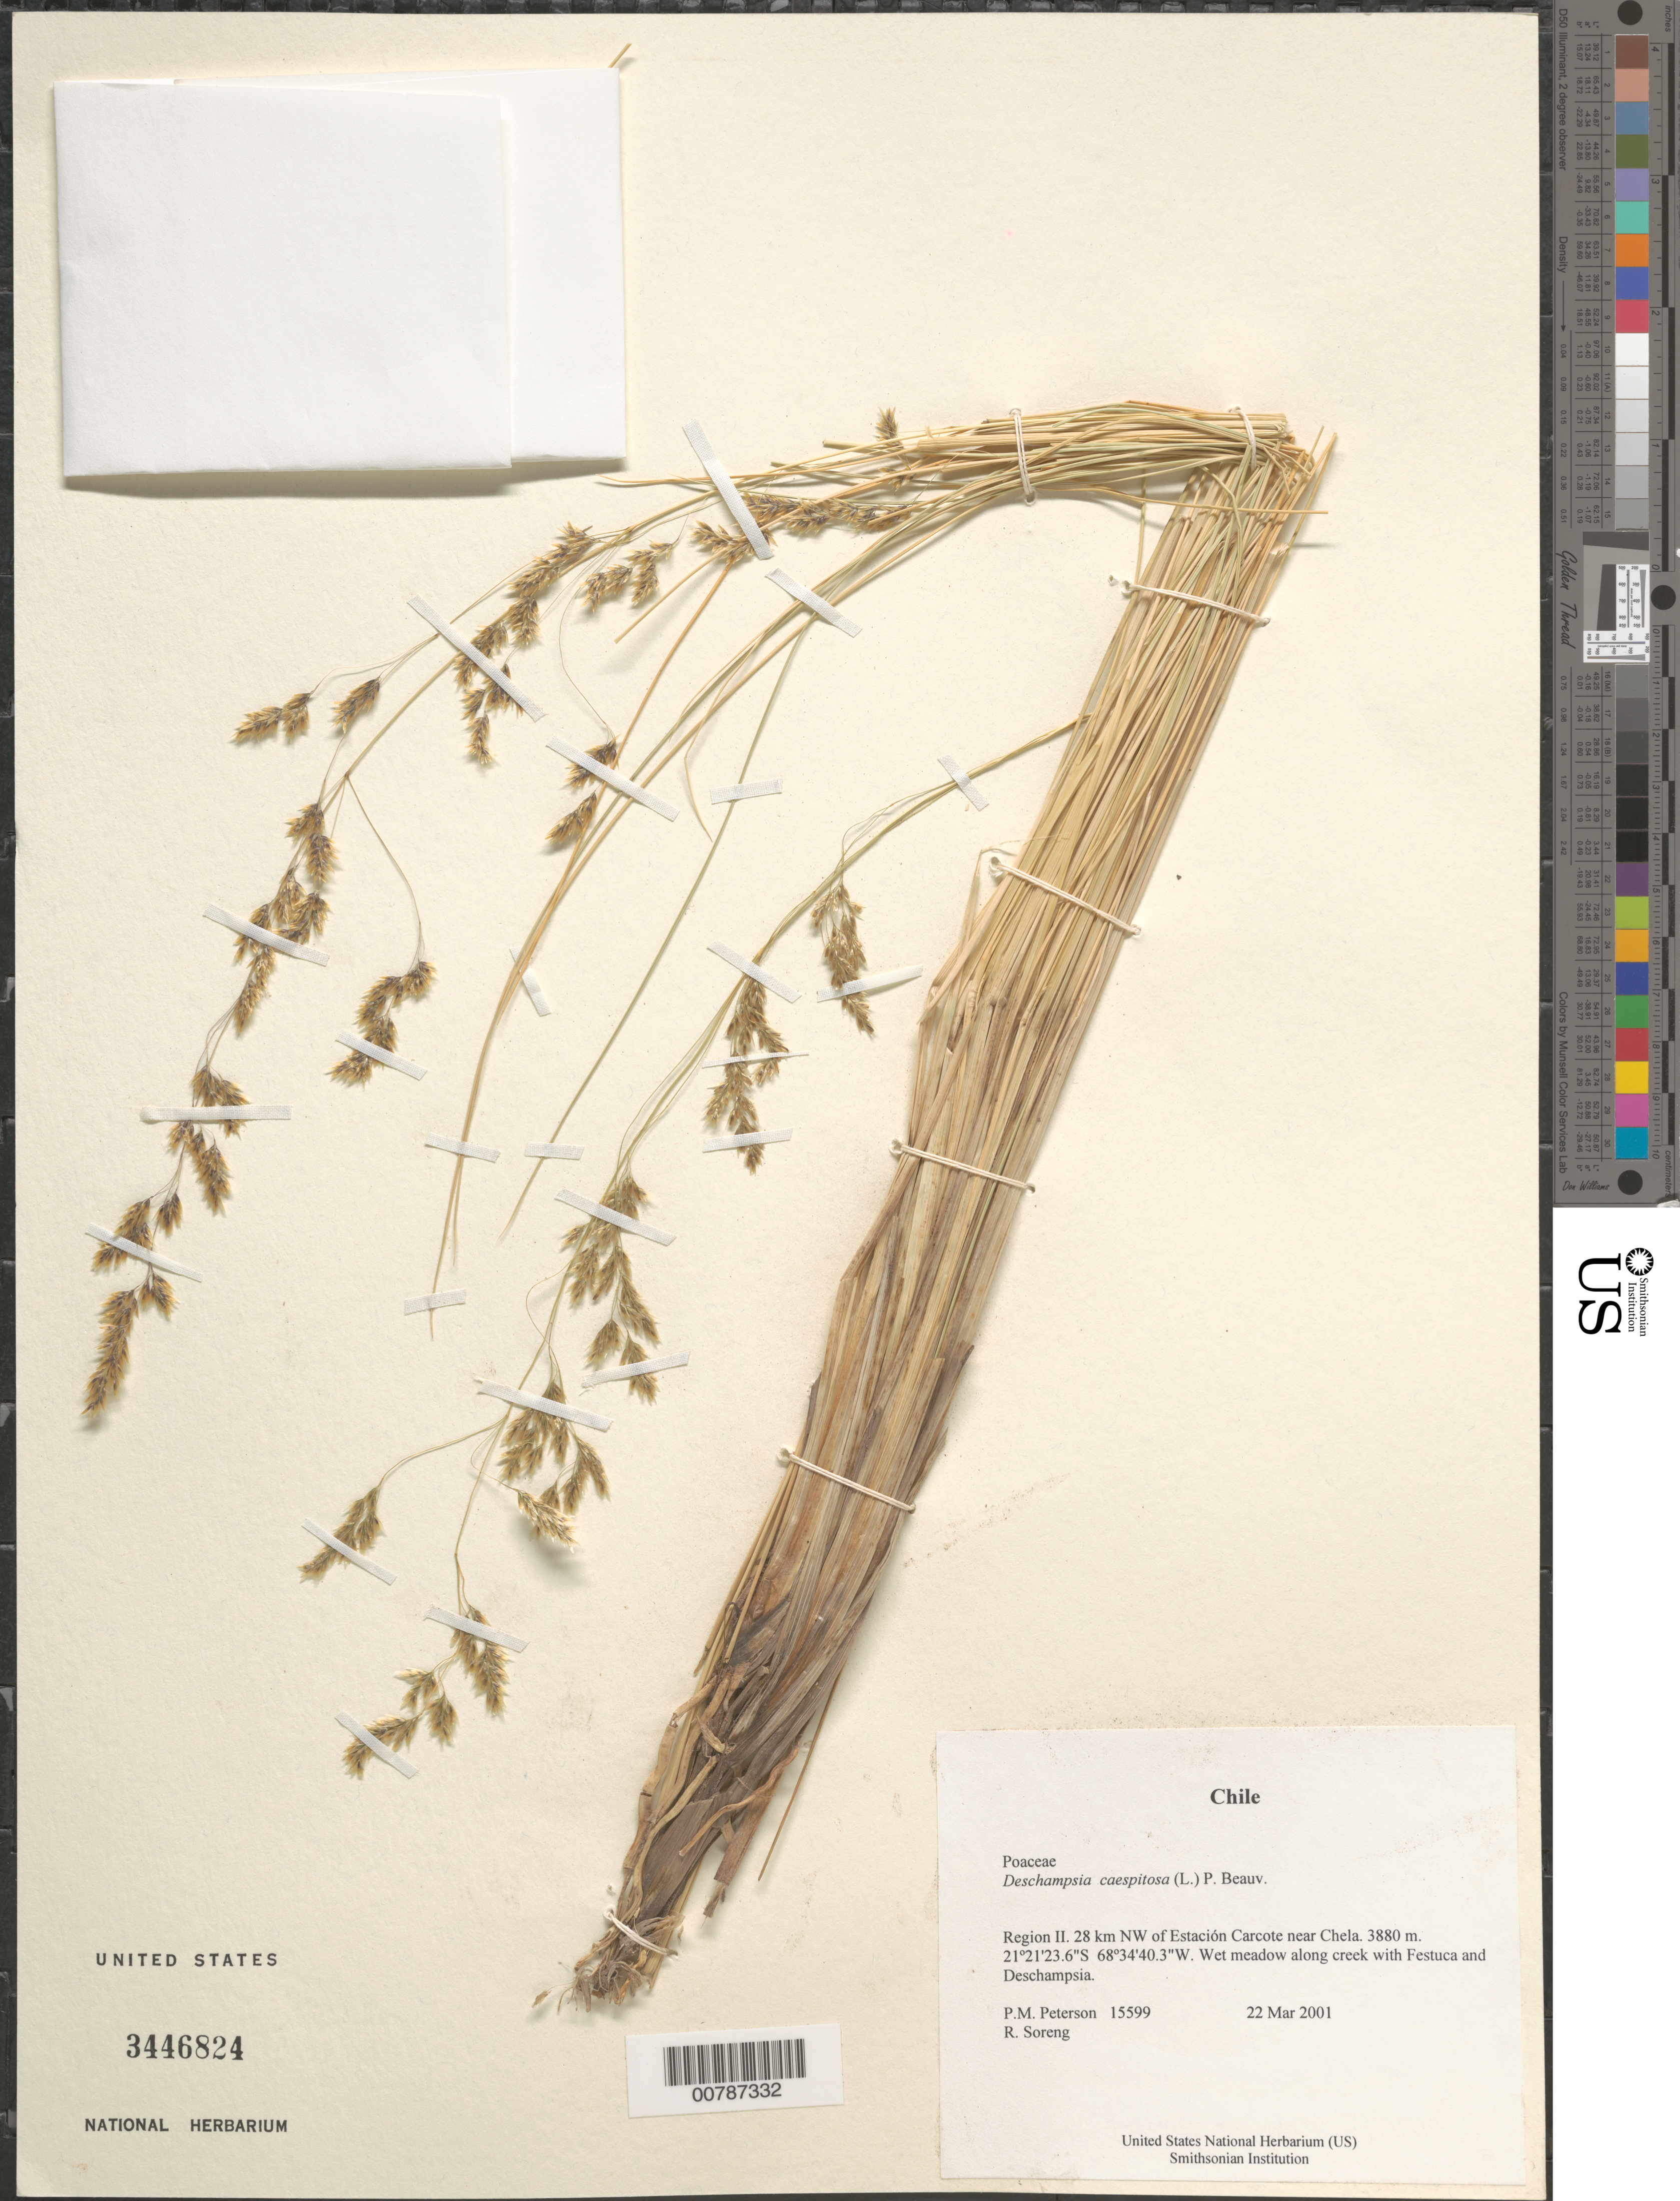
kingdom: Plantae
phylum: Tracheophyta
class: Liliopsida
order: Poales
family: Poaceae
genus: Calamagrostis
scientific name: Calamagrostis eminens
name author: (J. Presl) Steud.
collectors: P. M. Peterson & R. J. Soreng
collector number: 15599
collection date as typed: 22 Mar 2001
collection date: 2001-03-22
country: Chile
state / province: Antofagasta (II)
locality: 28 km NW of Estación Carcote near Chela.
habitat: Wet meadow along creek with Festuca and Deschampsia.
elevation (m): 3880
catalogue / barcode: US 3446824